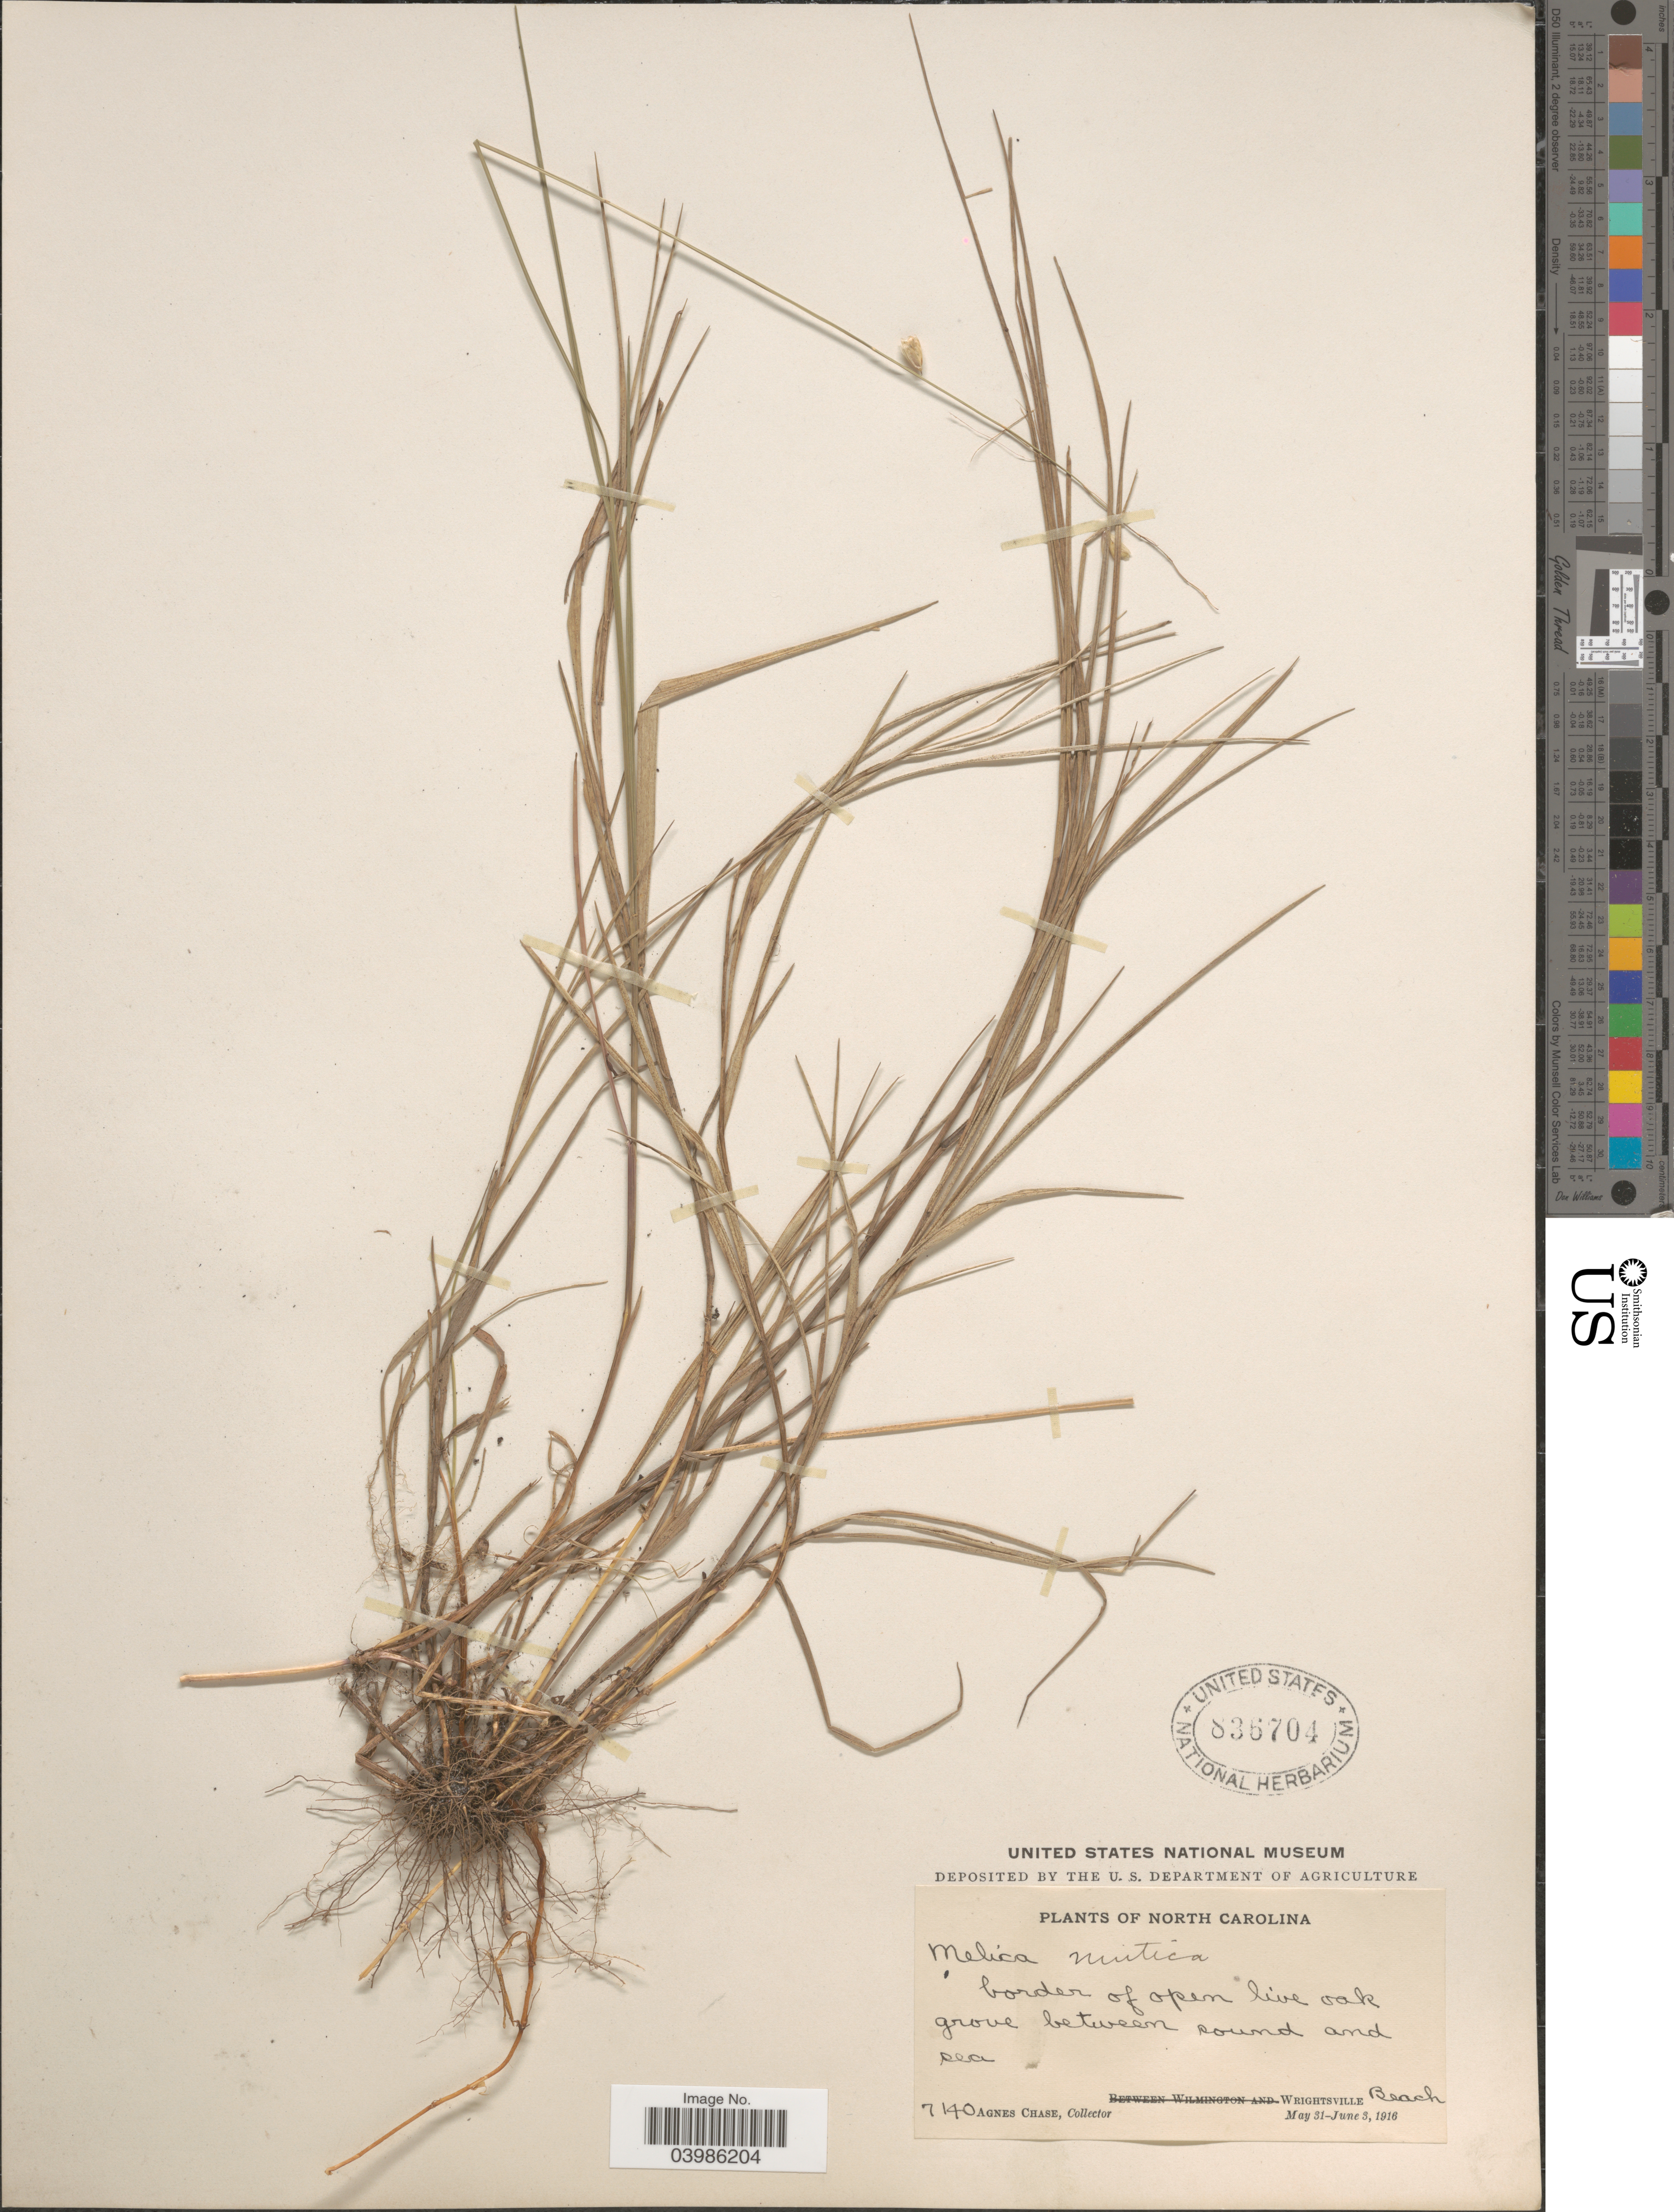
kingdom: Plantae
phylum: Tracheophyta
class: Liliopsida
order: Poales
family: Poaceae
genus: Melica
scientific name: Melica mutica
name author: Walter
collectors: A. Chase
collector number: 7140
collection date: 1916-05-31/1916-06-03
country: United States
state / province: North Carolina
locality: Wrightsville Beach.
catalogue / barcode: US 836704